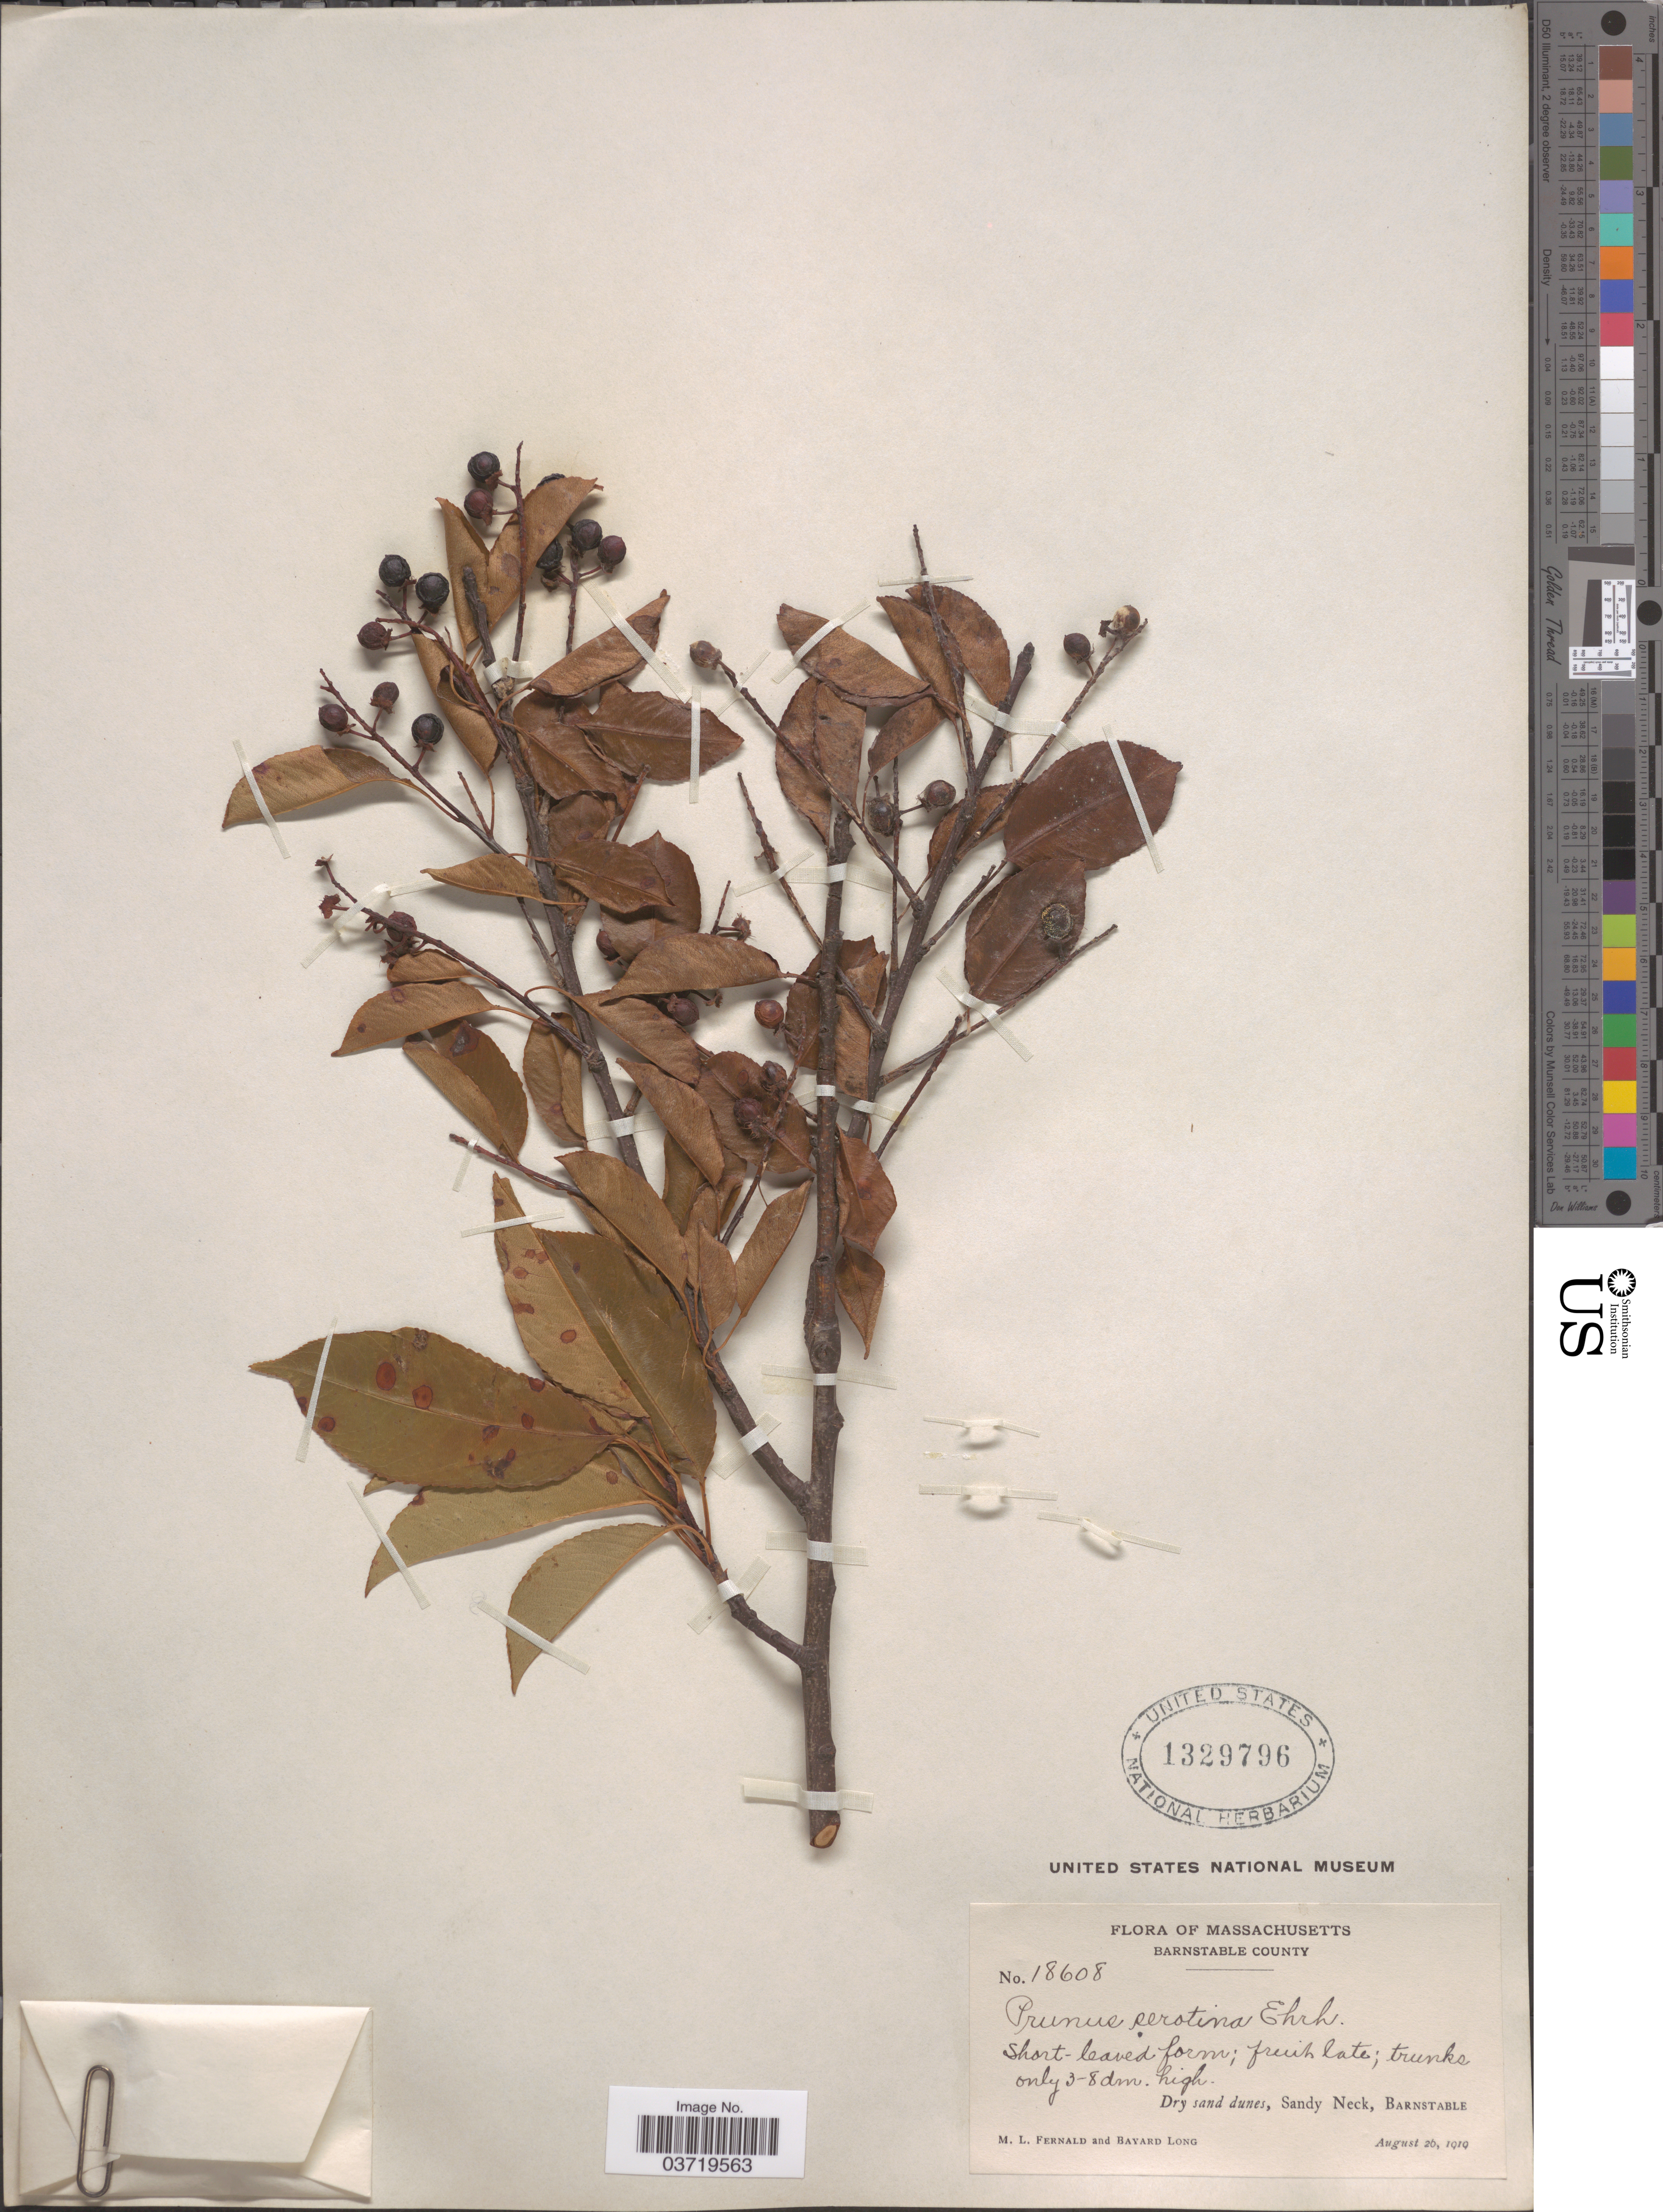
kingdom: Plantae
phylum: Tracheophyta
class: Magnoliopsida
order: Rosales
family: Rosaceae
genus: Prunus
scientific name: Prunus serotina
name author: Ehrh.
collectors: M. L. Fernald & B. Long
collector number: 18608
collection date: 1919-08-26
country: United States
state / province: Massachusetts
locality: Barnstable County. Sandy Neck, Barnstable.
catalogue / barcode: US 1329796